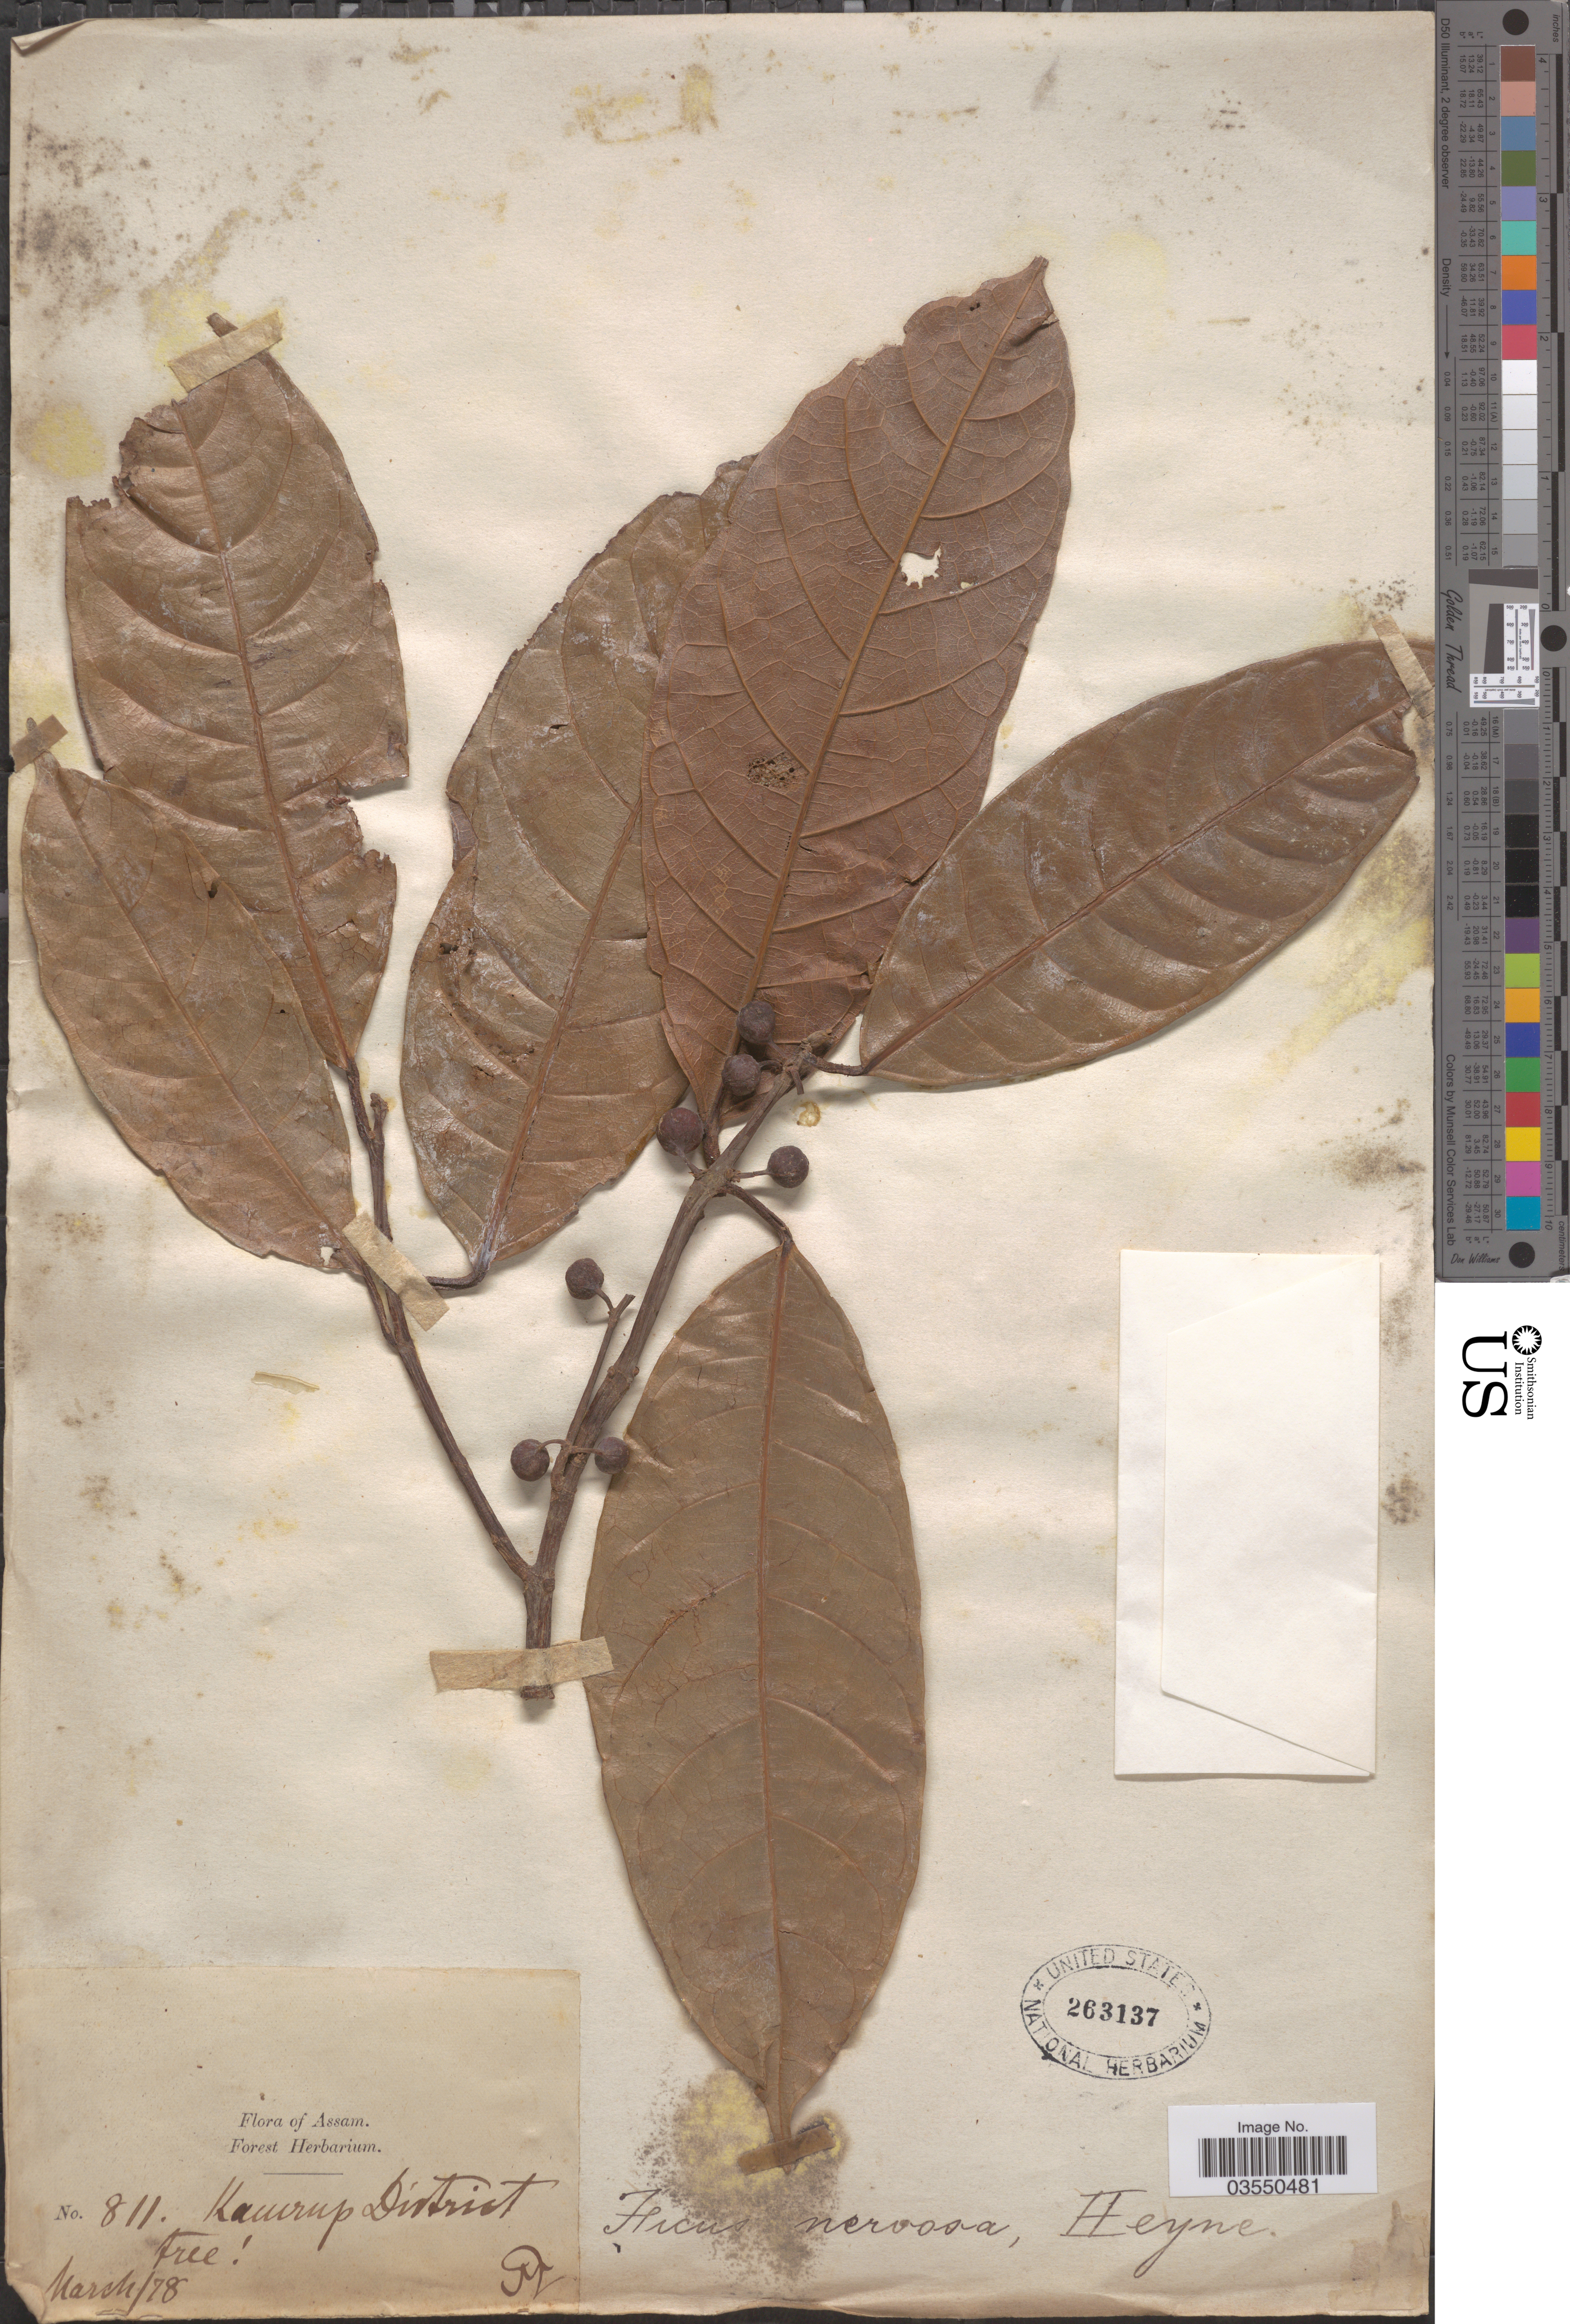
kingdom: Plantae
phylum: Tracheophyta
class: Magnoliopsida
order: Rosales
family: Moraceae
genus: Ficus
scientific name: Ficus nervosa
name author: B. Heyne & Roth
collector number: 811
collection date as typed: Transcribed d/m/y: /3/78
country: India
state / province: Assam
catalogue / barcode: US 263137